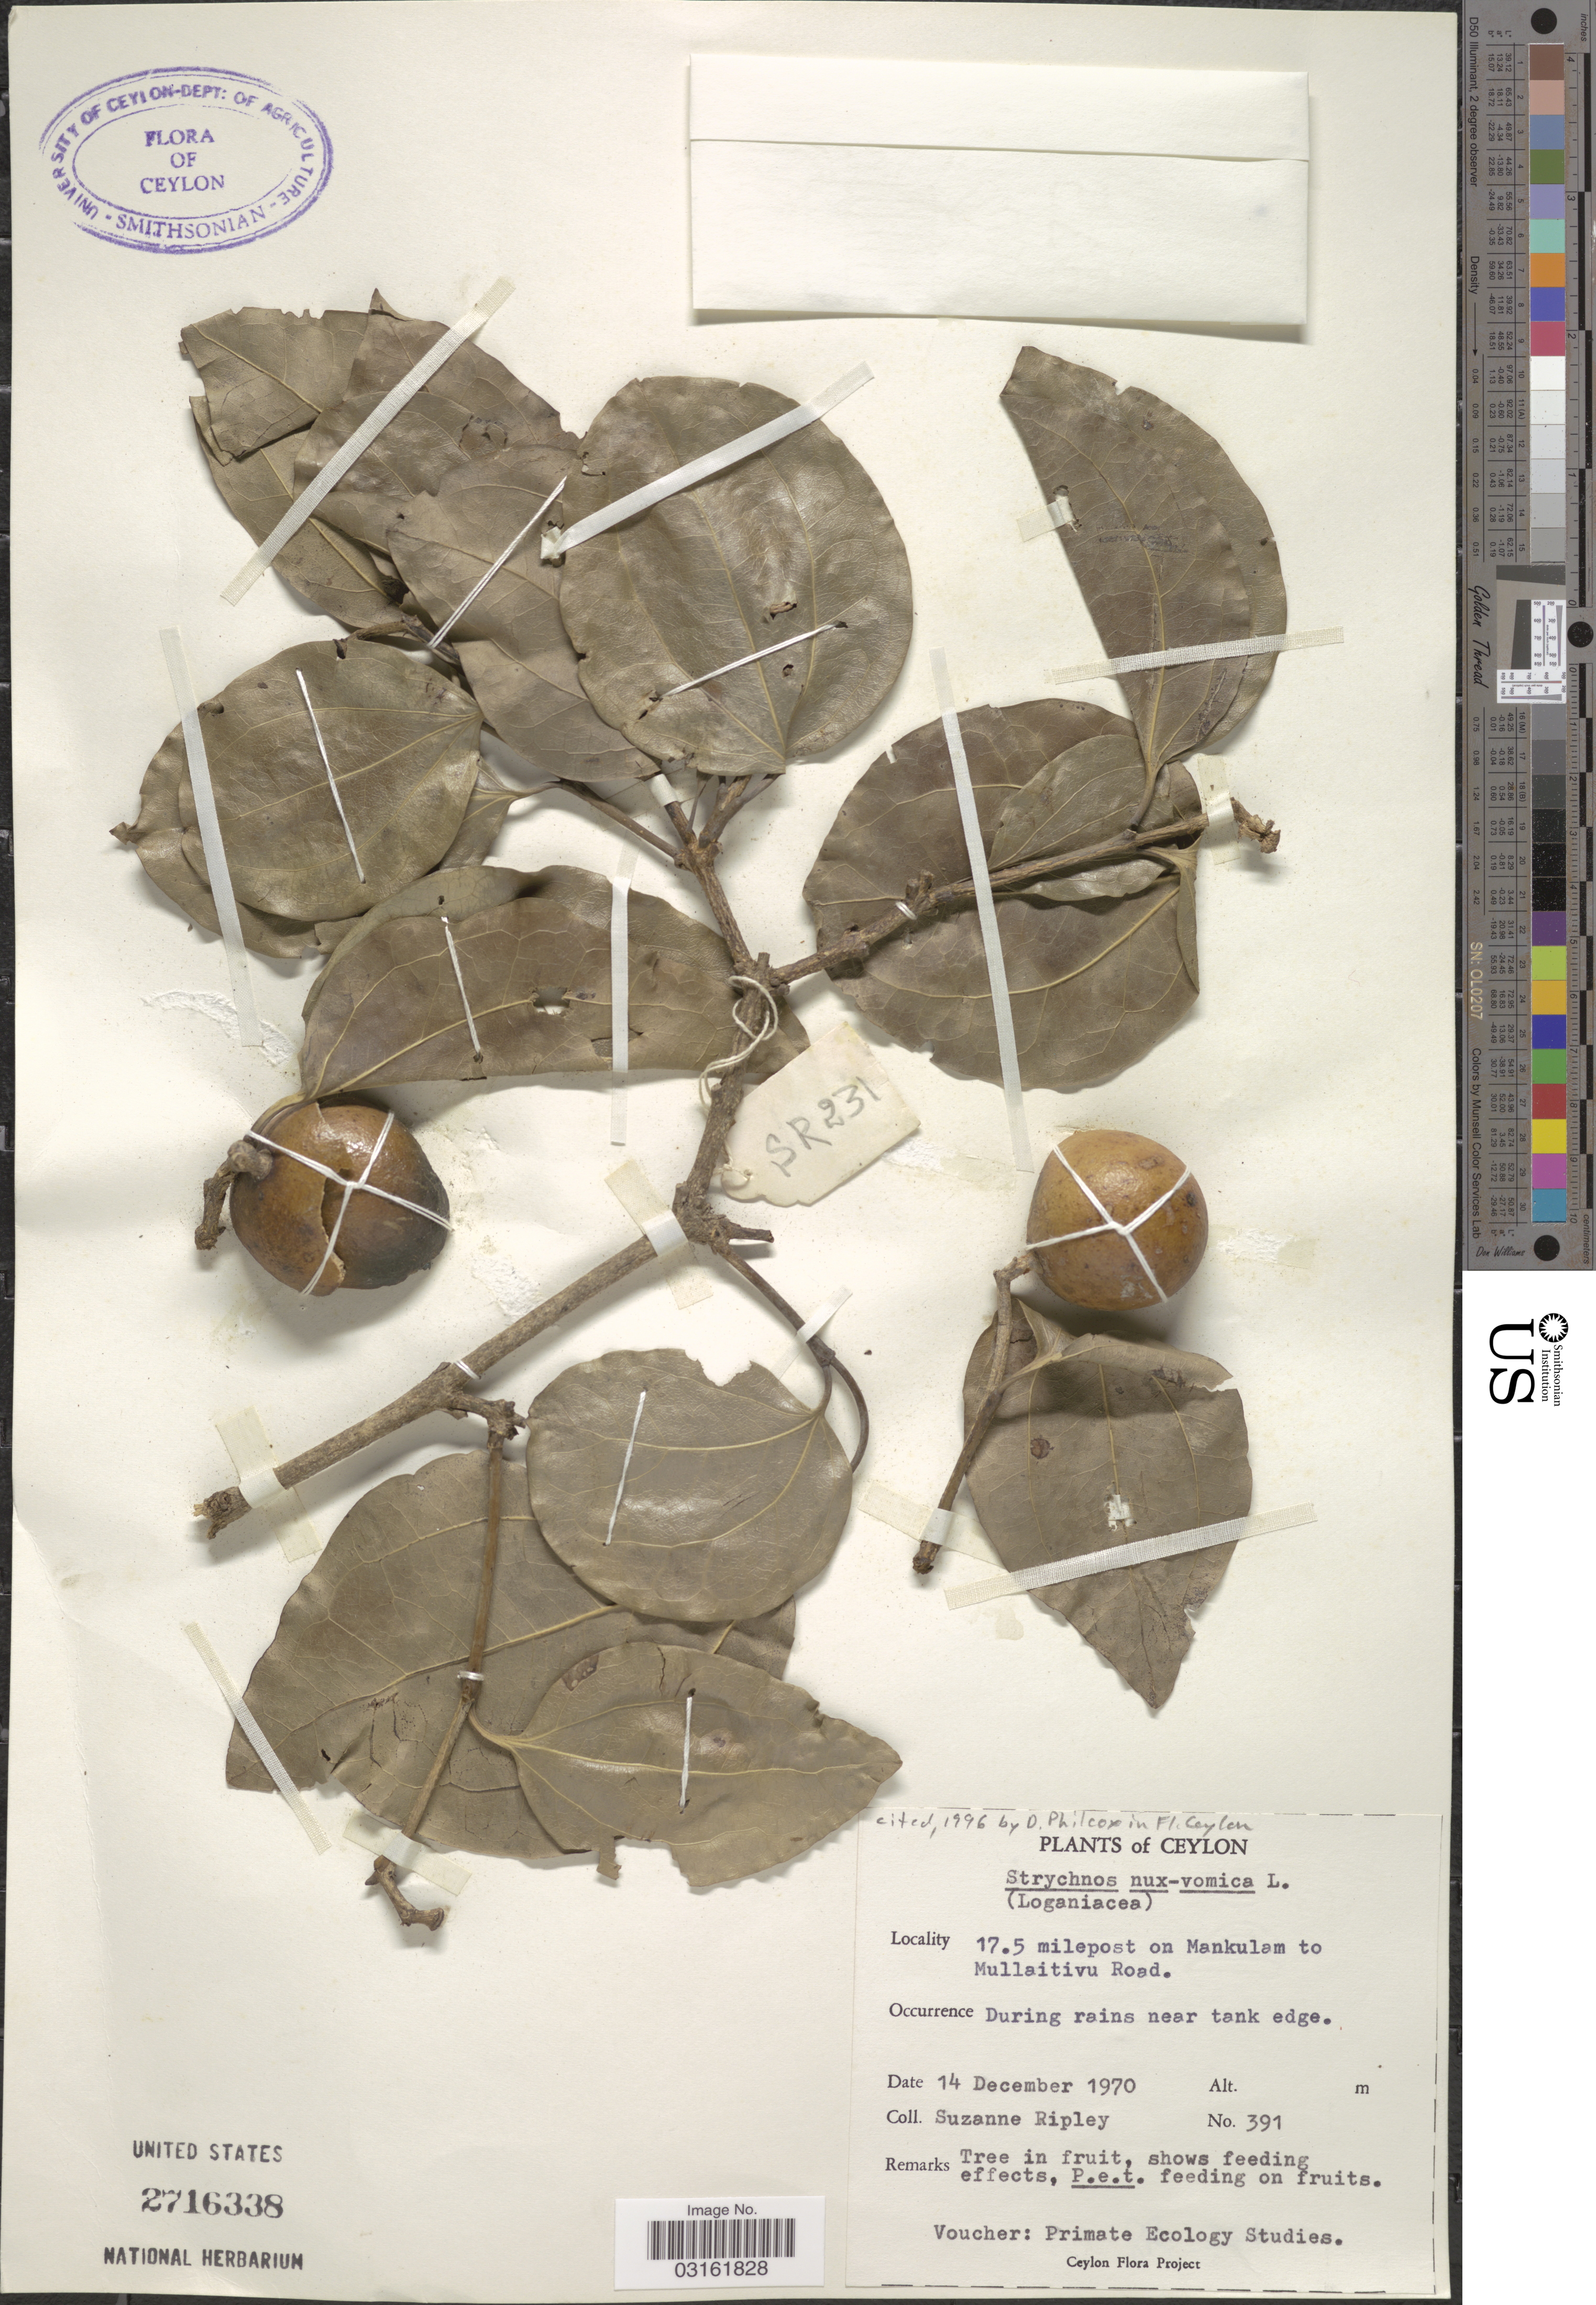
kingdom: Plantae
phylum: Tracheophyta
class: Magnoliopsida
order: Gentianales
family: Loganiaceae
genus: Strychnos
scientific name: Strychnos nux-vomica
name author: L.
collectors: S. Ripley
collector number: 391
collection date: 1970-12-14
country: Sri Lanka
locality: Ceylon. 17.5 milepost on Mankulam to Mullaitivu Road.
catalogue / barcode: US 2716338